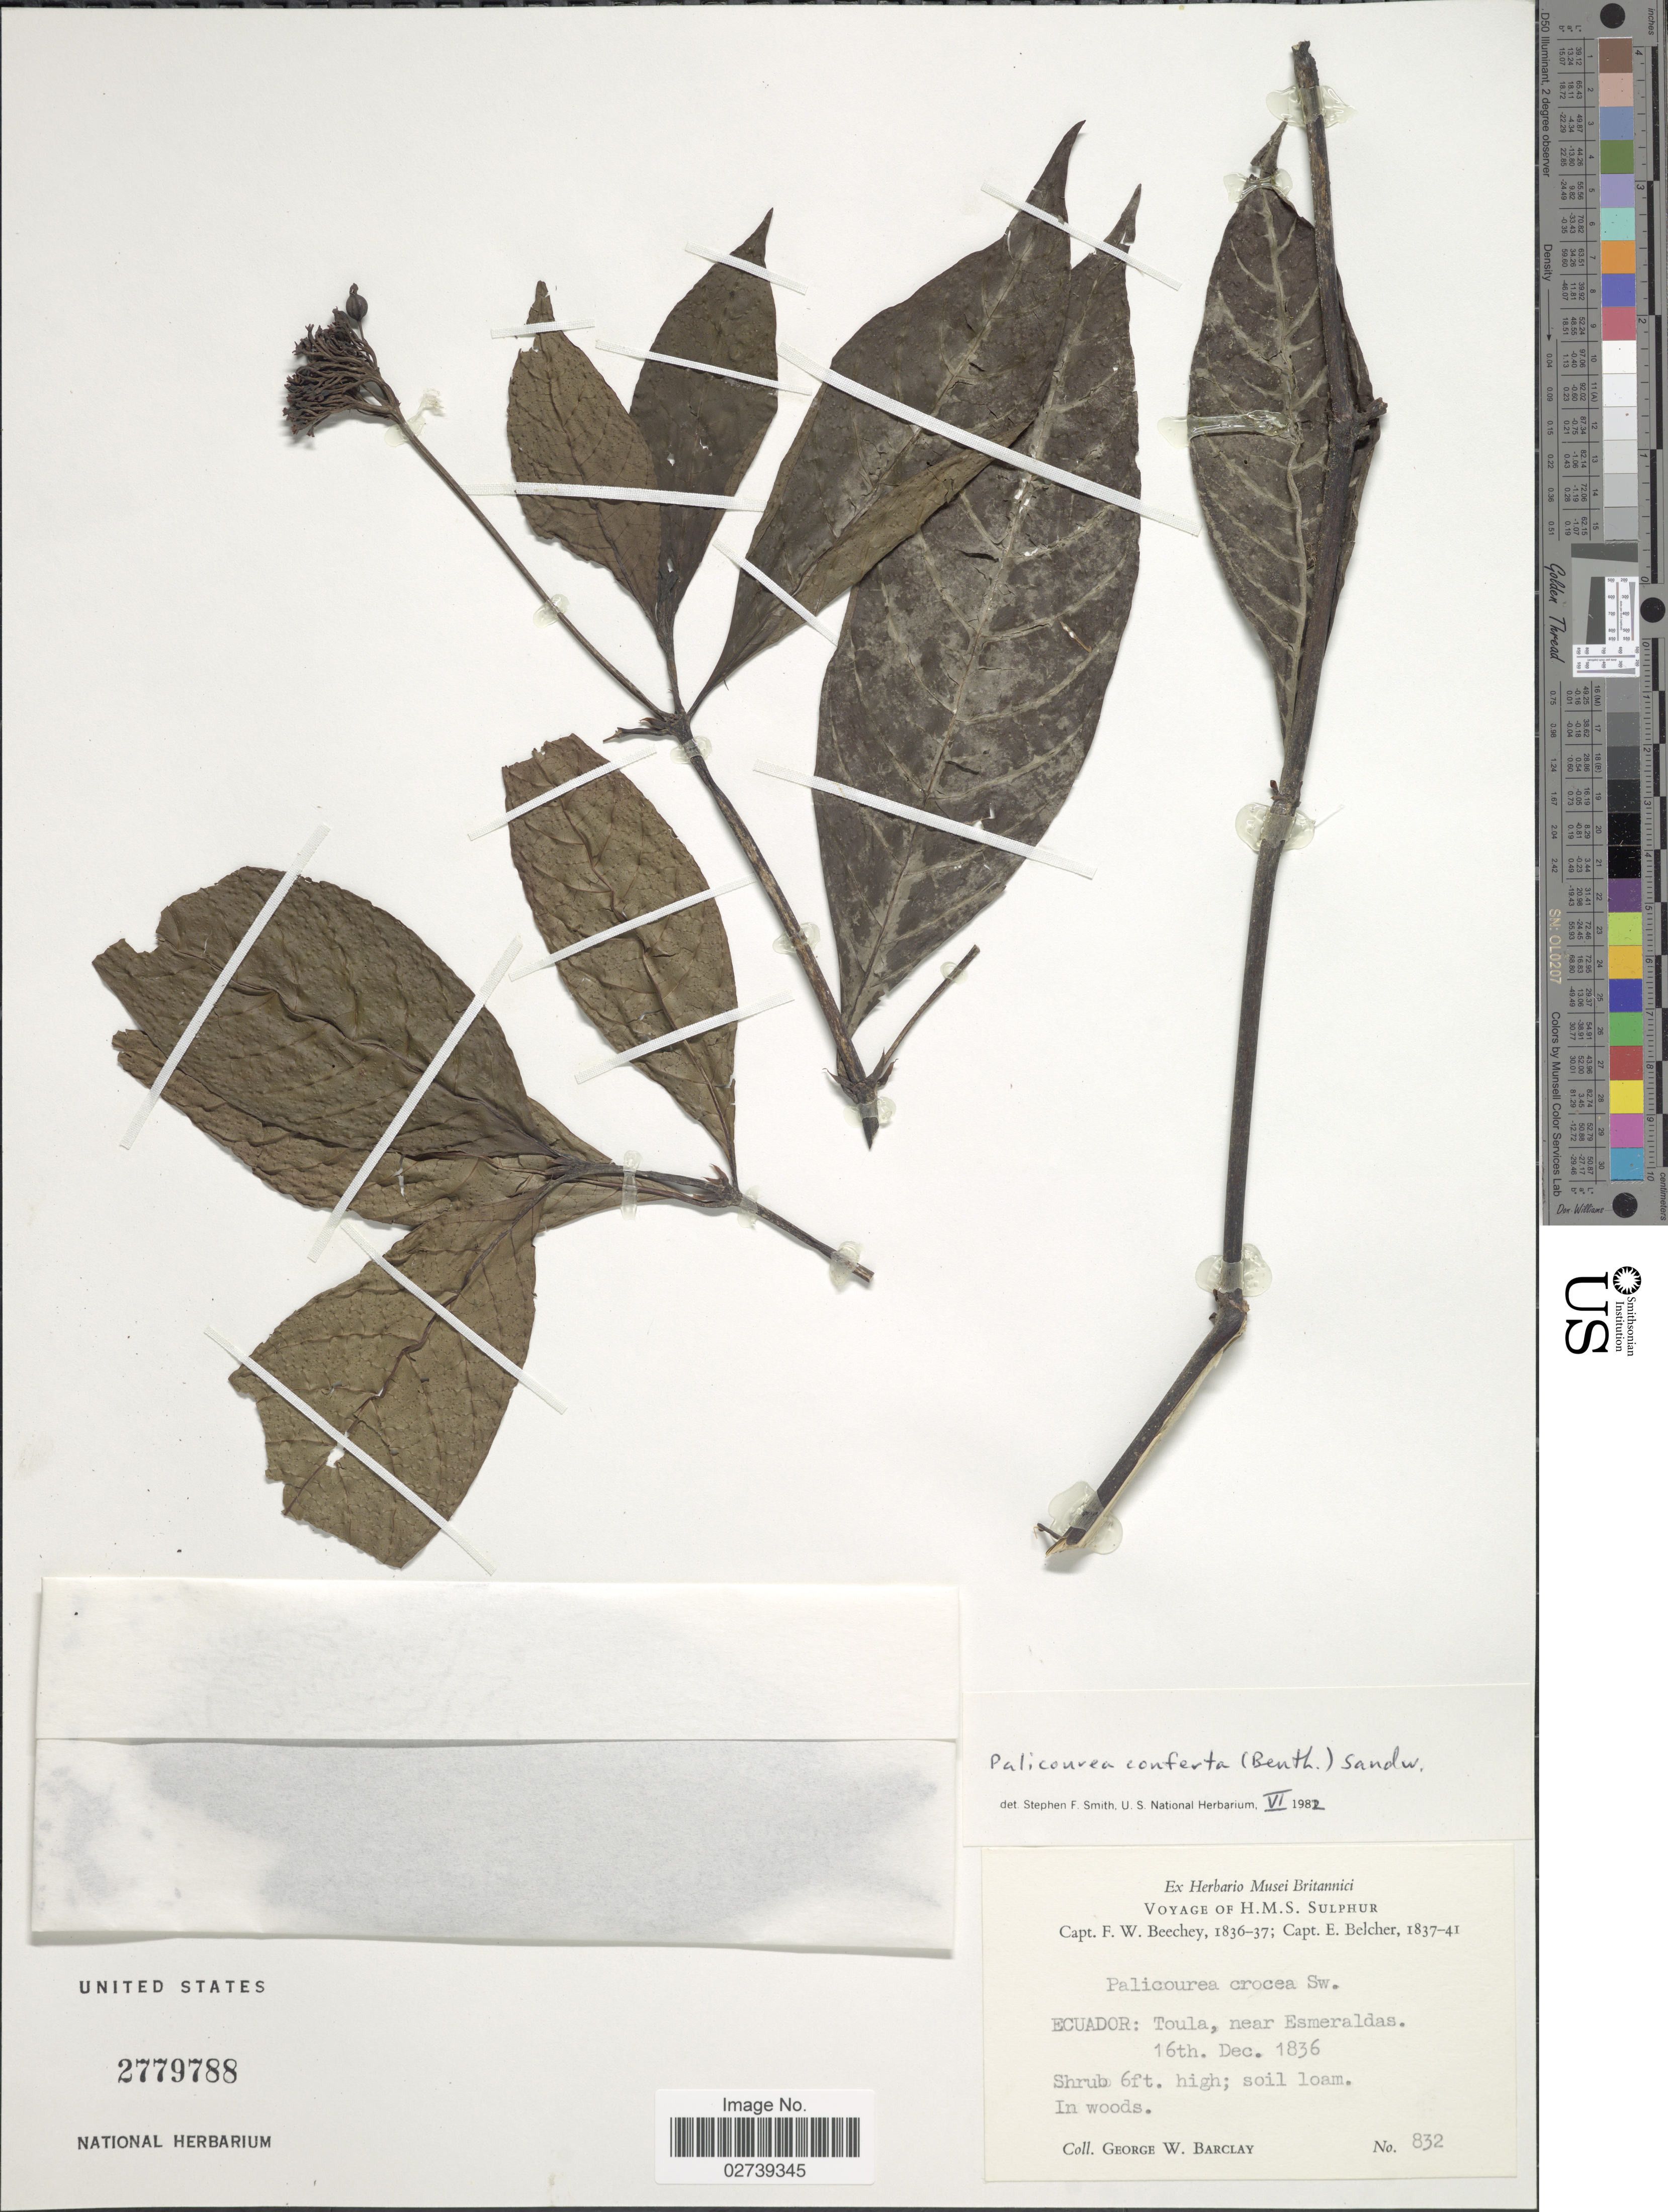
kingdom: Plantae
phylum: Tracheophyta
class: Magnoliopsida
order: Gentianales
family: Rubiaceae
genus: Palicourea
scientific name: Palicourea conferta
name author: (Benth.) Sandwith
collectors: G. W. Barclay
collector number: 832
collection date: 1836-12-16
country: Ecuador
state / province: Esmeraldas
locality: Toula, near Esmeraldas.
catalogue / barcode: US 2779788